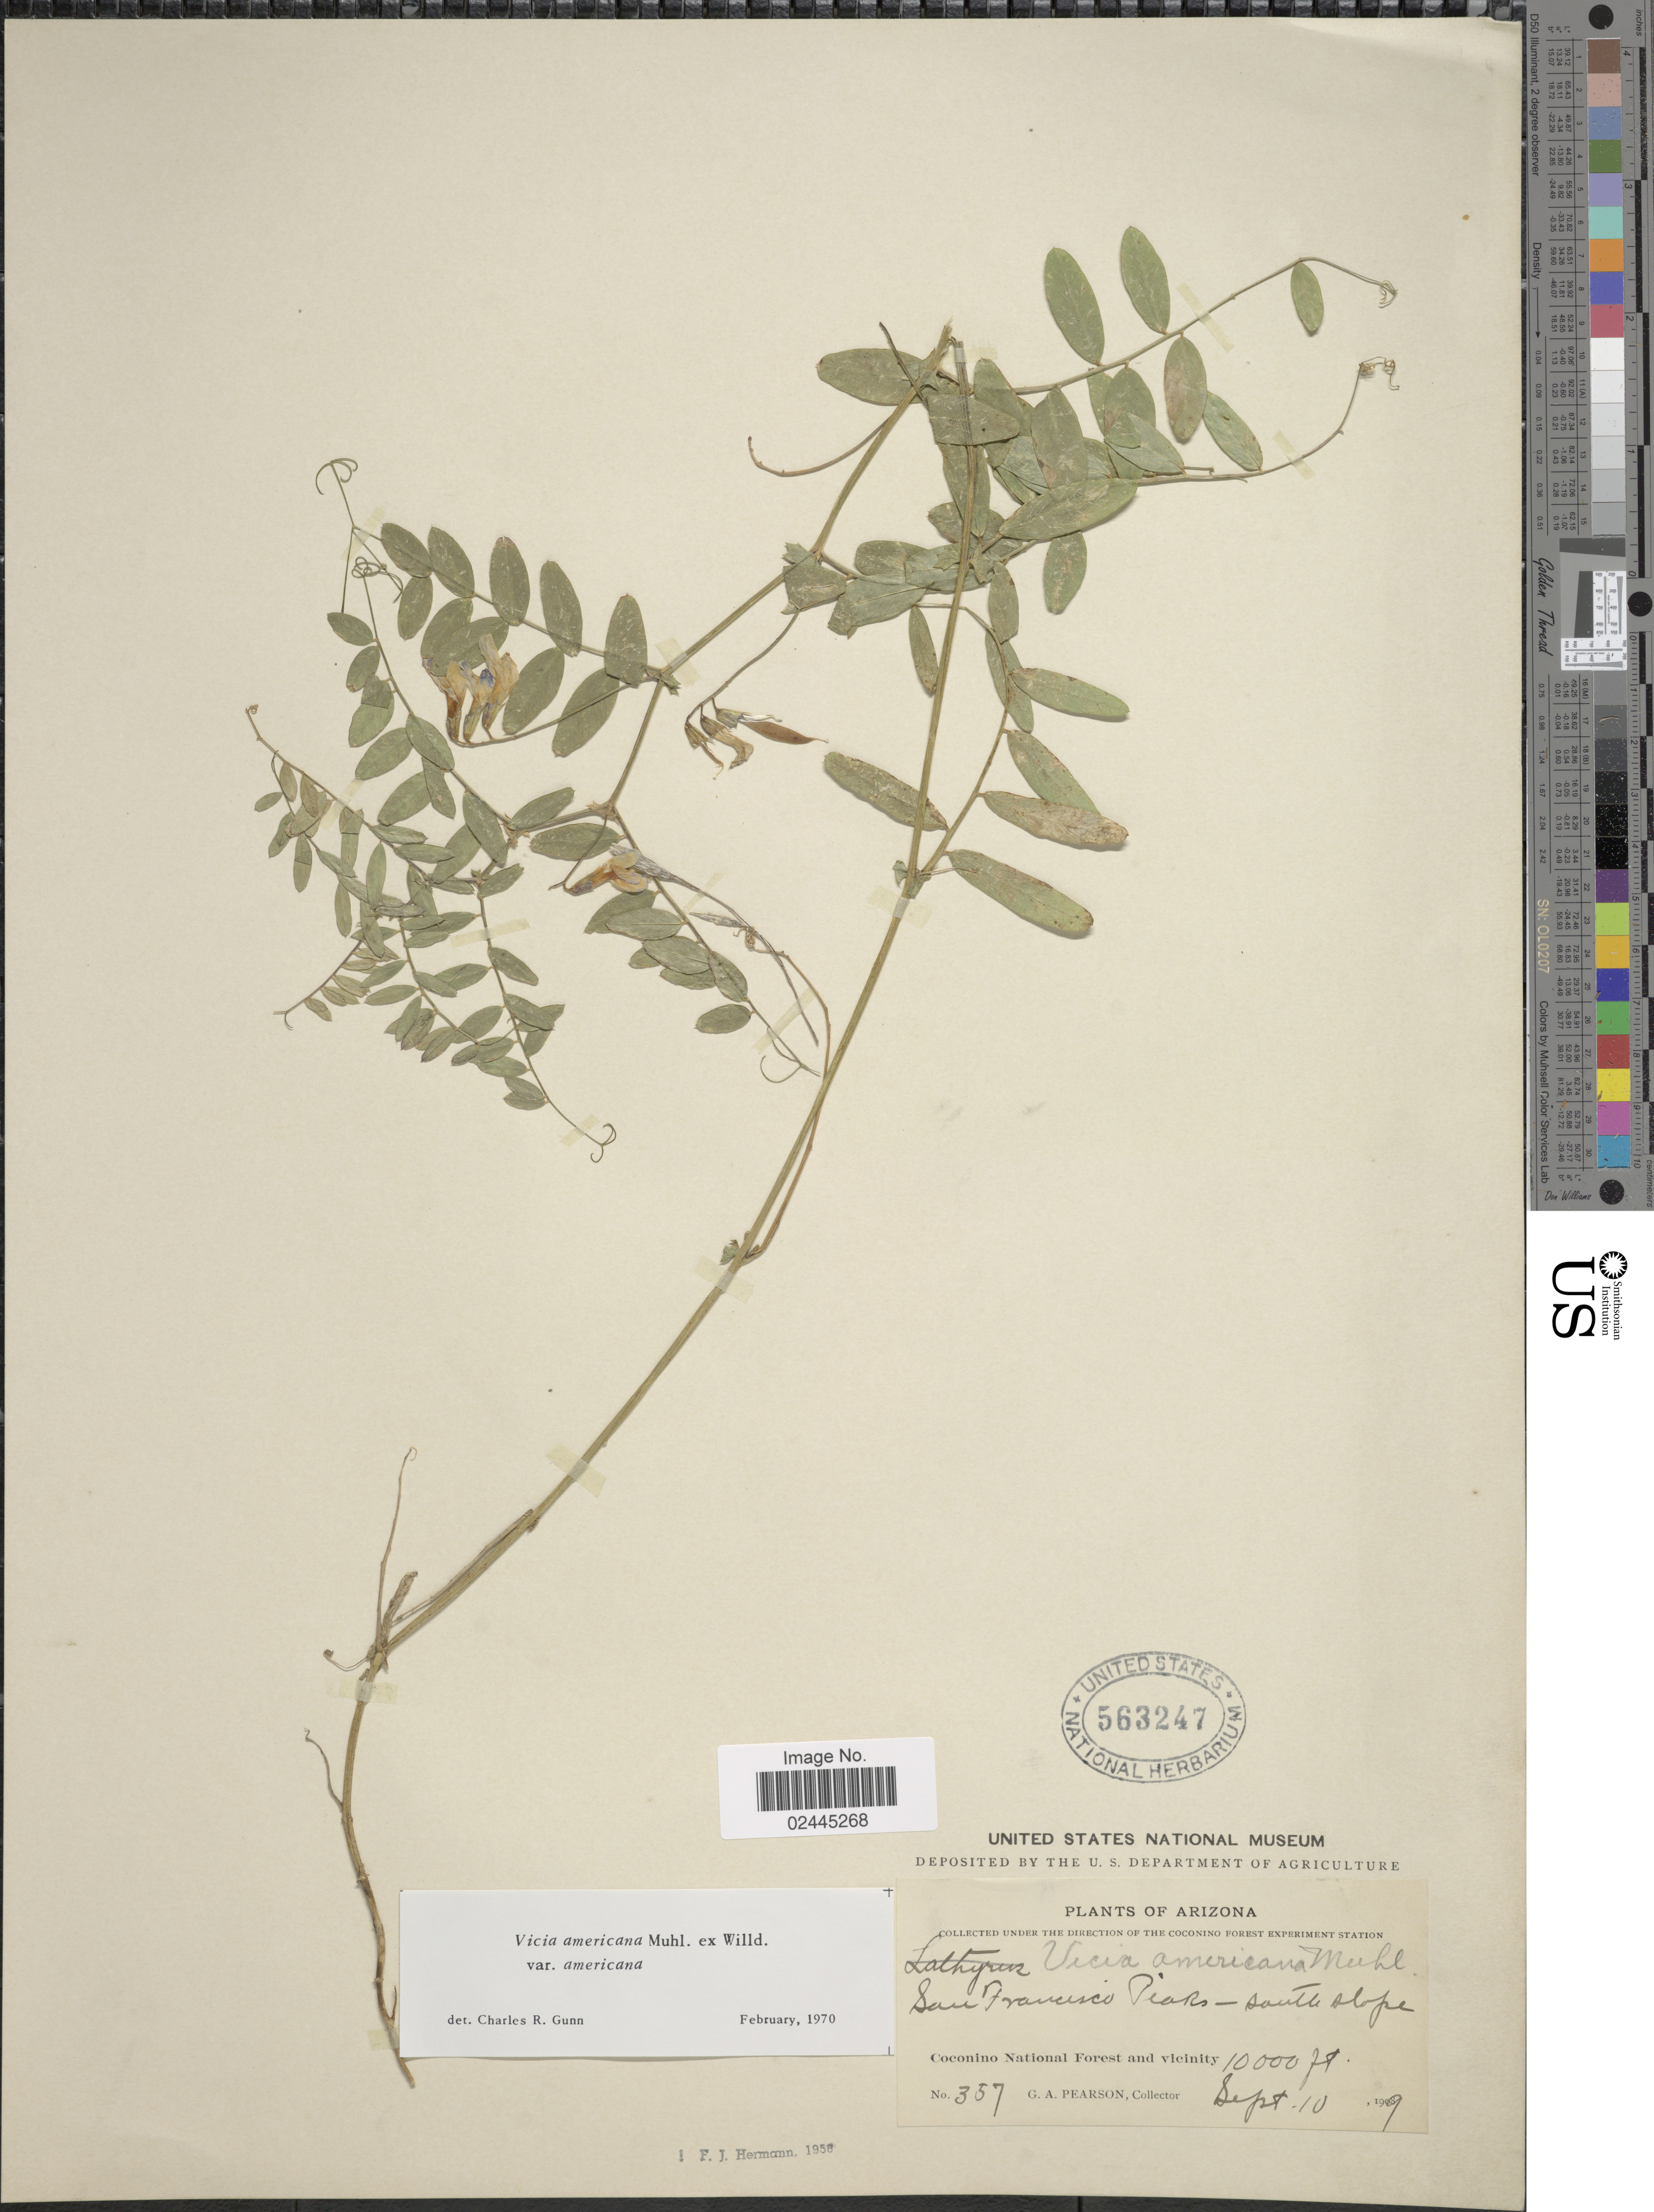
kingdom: Plantae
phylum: Tracheophyta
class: Magnoliopsida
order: Fabales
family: Fabaceae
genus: Vicia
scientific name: Vicia americana var. americana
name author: Muhl. ex Willd.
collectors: G. Pearson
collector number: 357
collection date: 1909-09-10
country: United States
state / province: Arizona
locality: San Francisco Peaks- south slope. Coconino National Forest and vicinity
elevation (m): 3048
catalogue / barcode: US 563247